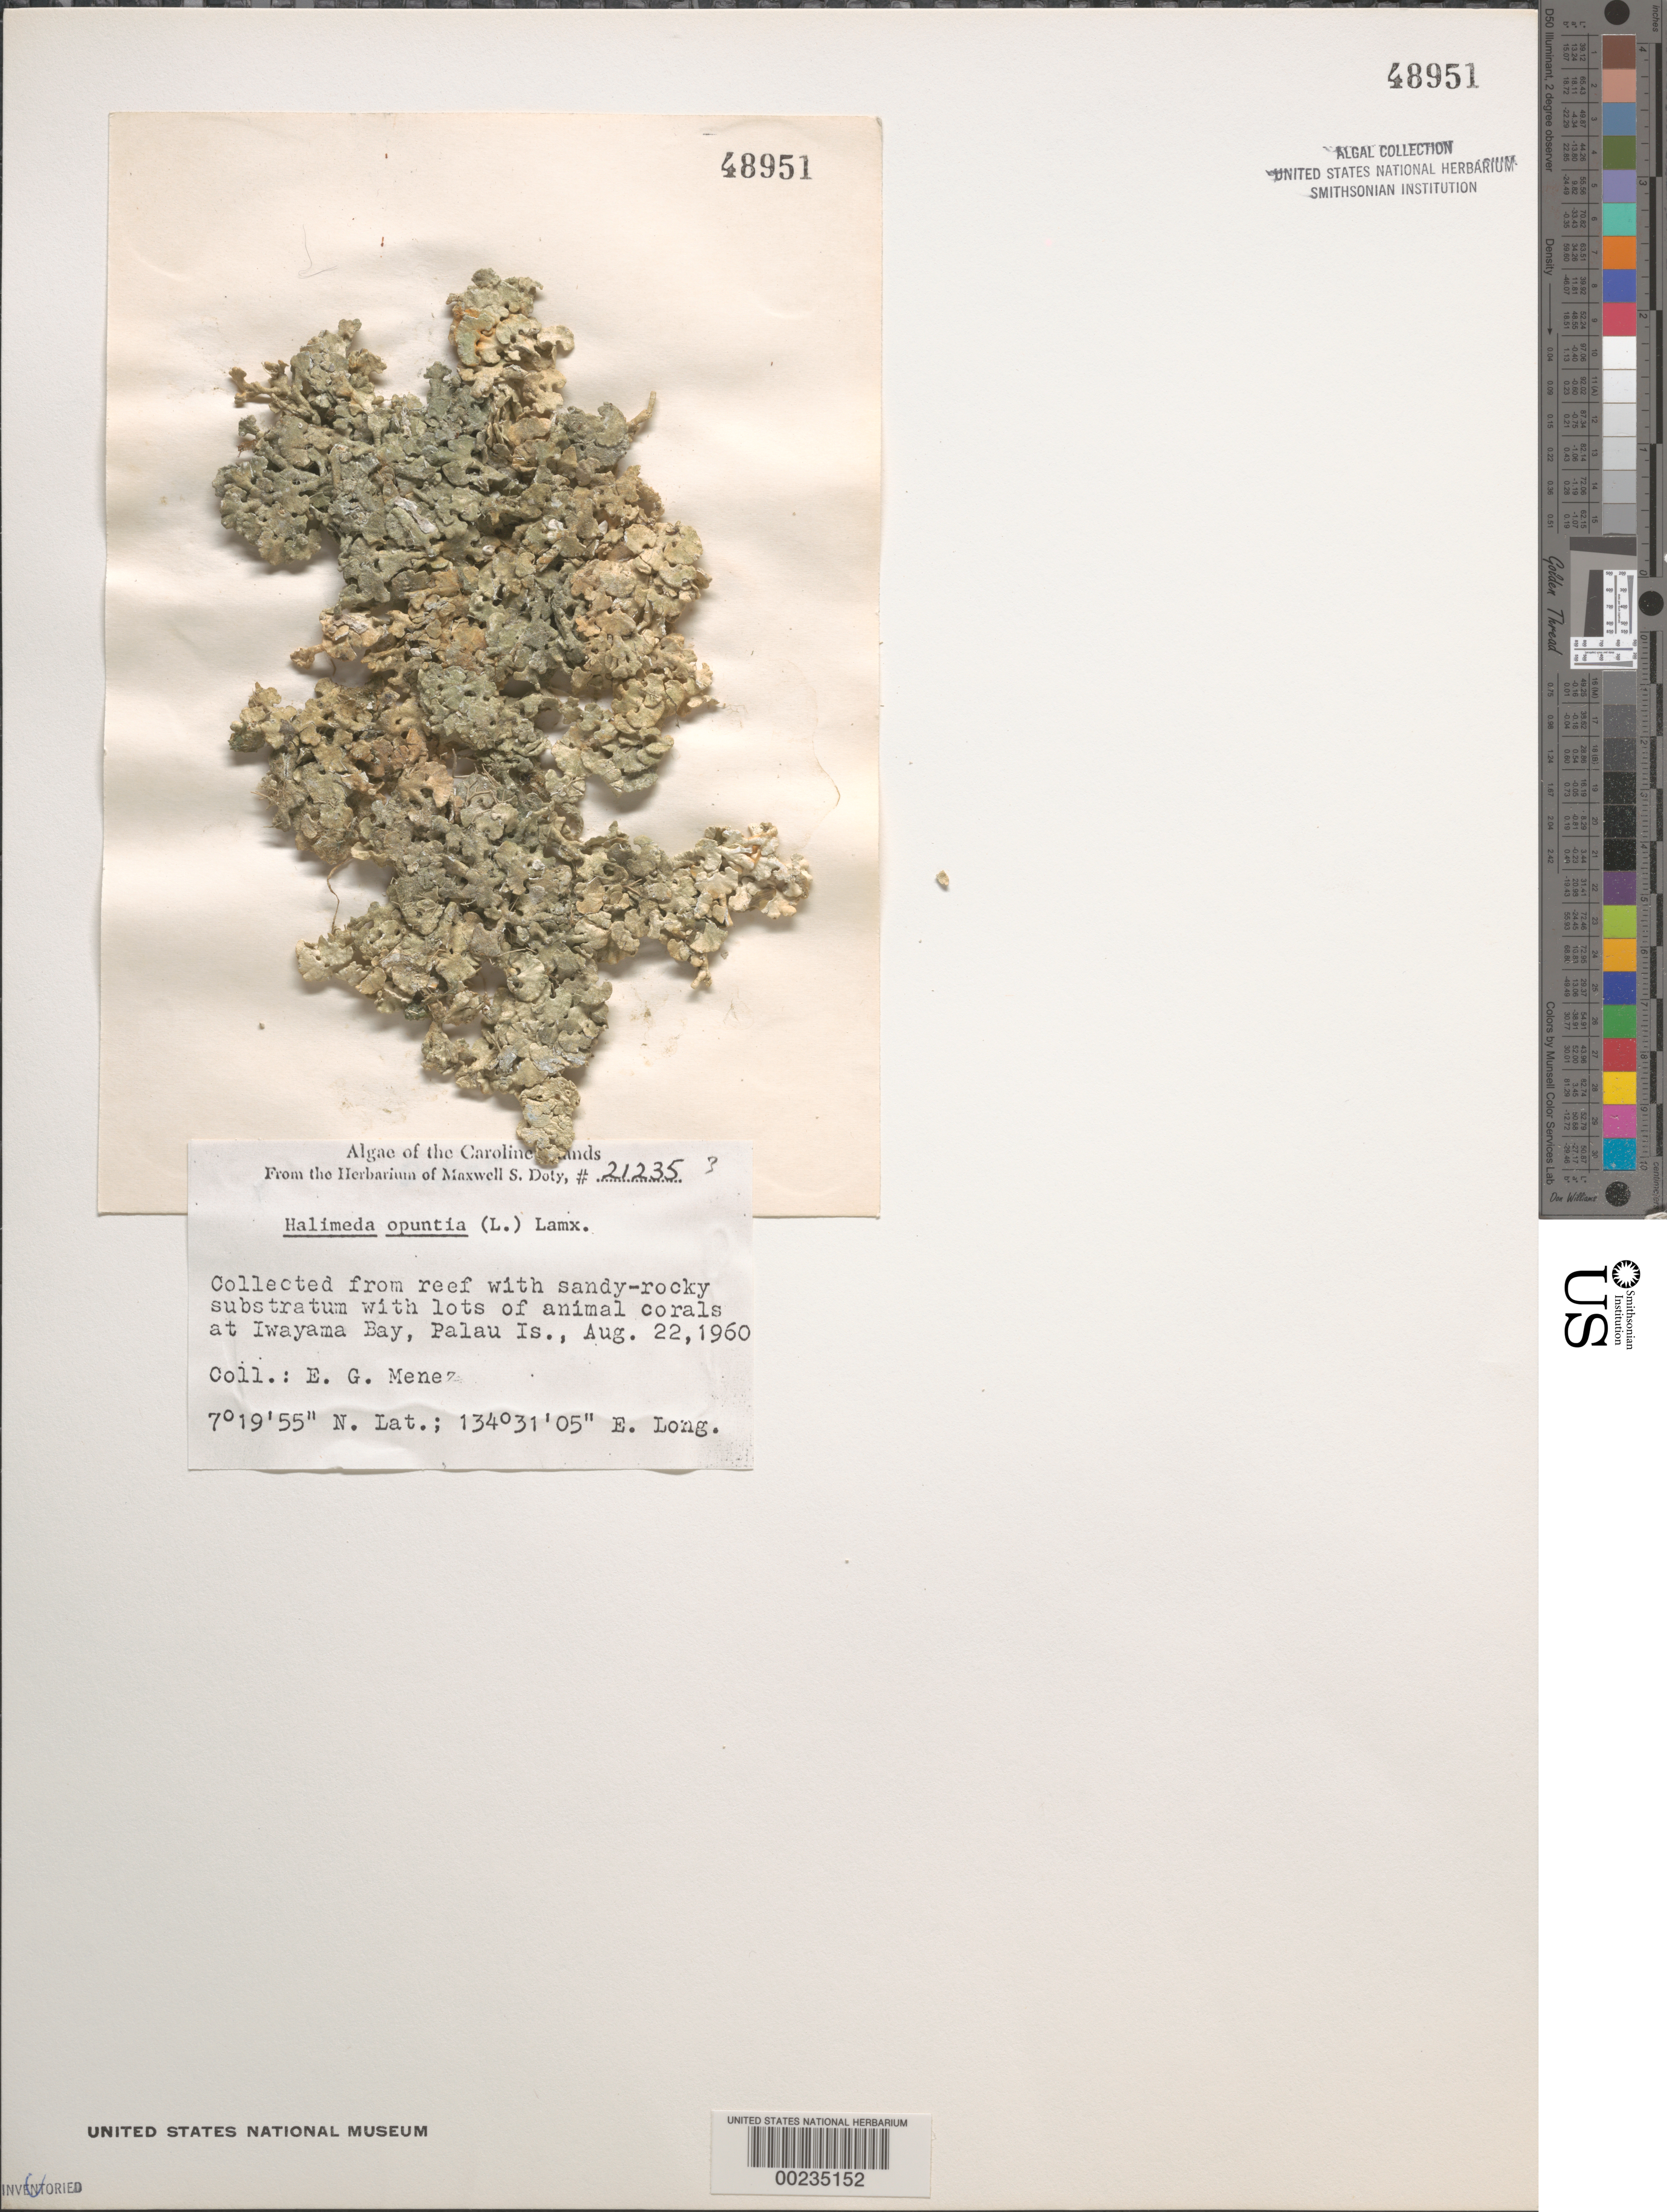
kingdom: Plantae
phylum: Chlorophyta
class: Ulvophyceae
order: Bryopsidales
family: Halimedaceae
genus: Halimeda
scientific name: Halimeda opuntia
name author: (L.) J.V.Lamouroux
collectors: Meñez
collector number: MSD 21235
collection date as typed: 22 Aug 1960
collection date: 1960-08-22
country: Palau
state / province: Koror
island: Oreor (Koror)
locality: Iwayama Bay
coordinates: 7 19' 55" N, 134 31' 05" E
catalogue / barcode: US 48951